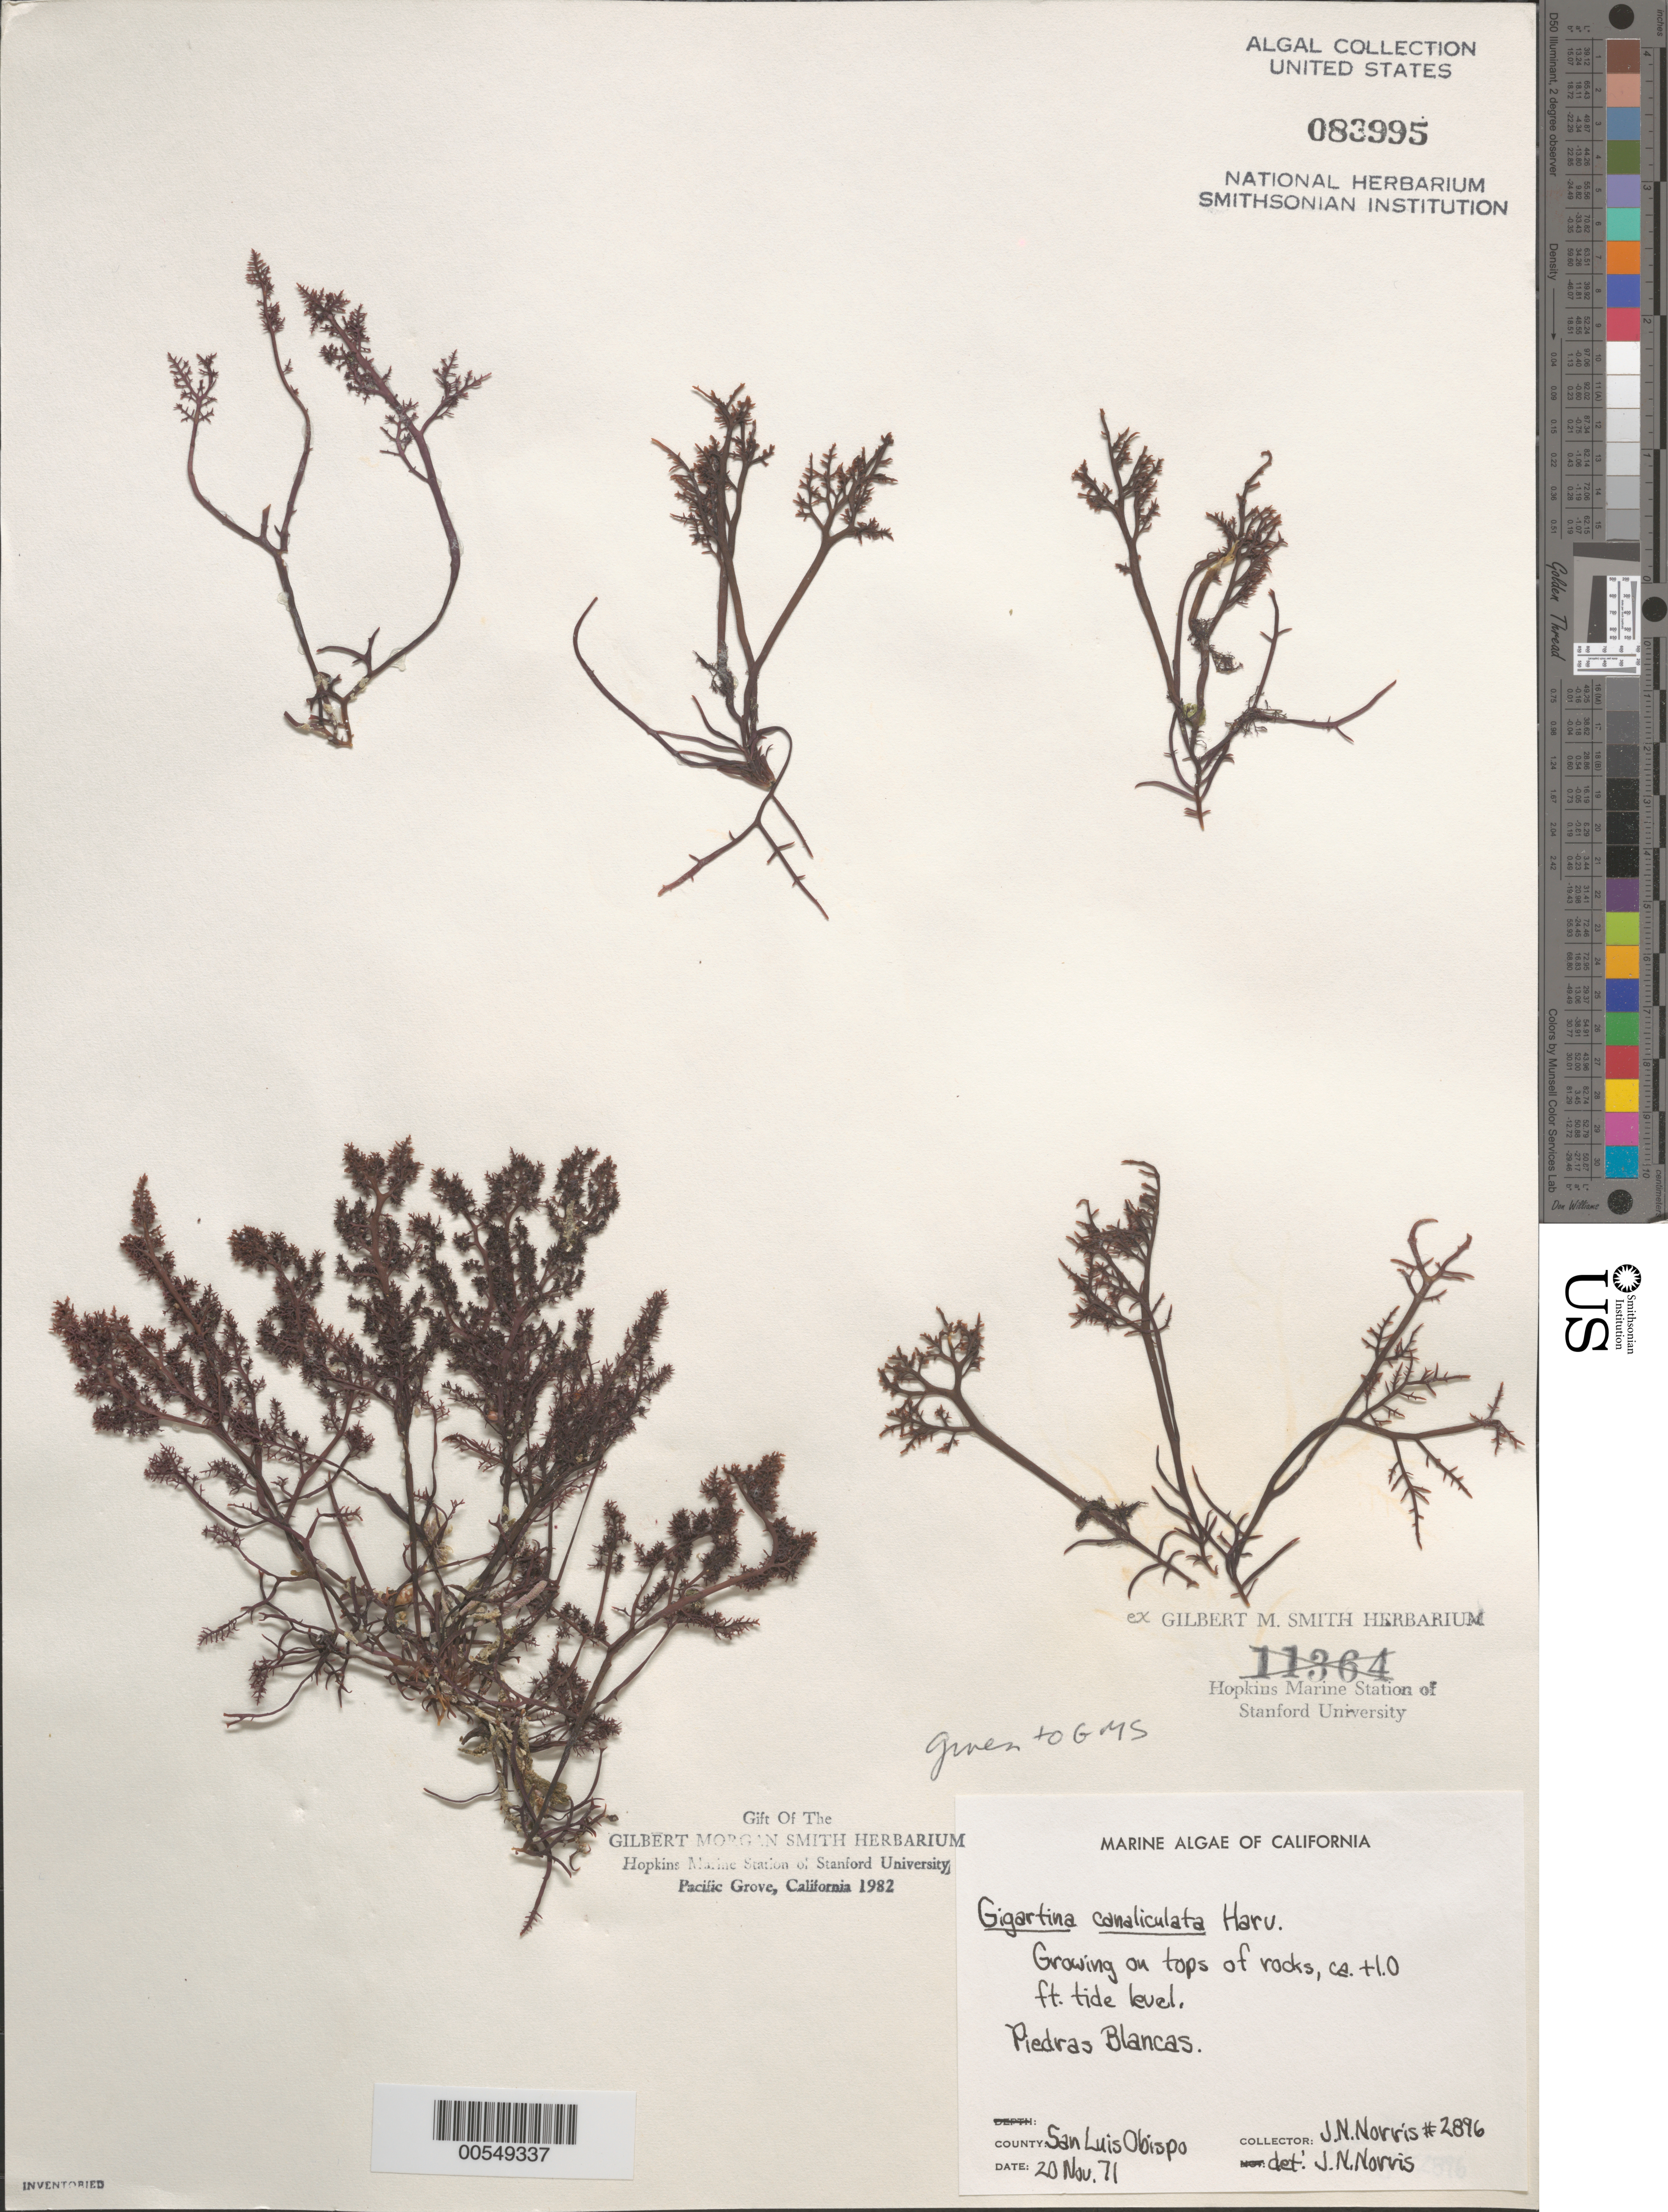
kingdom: Plantae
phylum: Rhodophyta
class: Florideophyceae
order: Gigartinales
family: Gigartinaceae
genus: Chondracanthus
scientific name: Chondracanthus canaliculatus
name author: (Harv.) Guiry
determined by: Algae name updating Project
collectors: J. N. Norris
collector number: JN-2896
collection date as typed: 20 Nov 1971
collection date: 1971-11-20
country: United States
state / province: California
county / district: San Luis Obispo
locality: Piedras Blancas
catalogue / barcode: US 83995